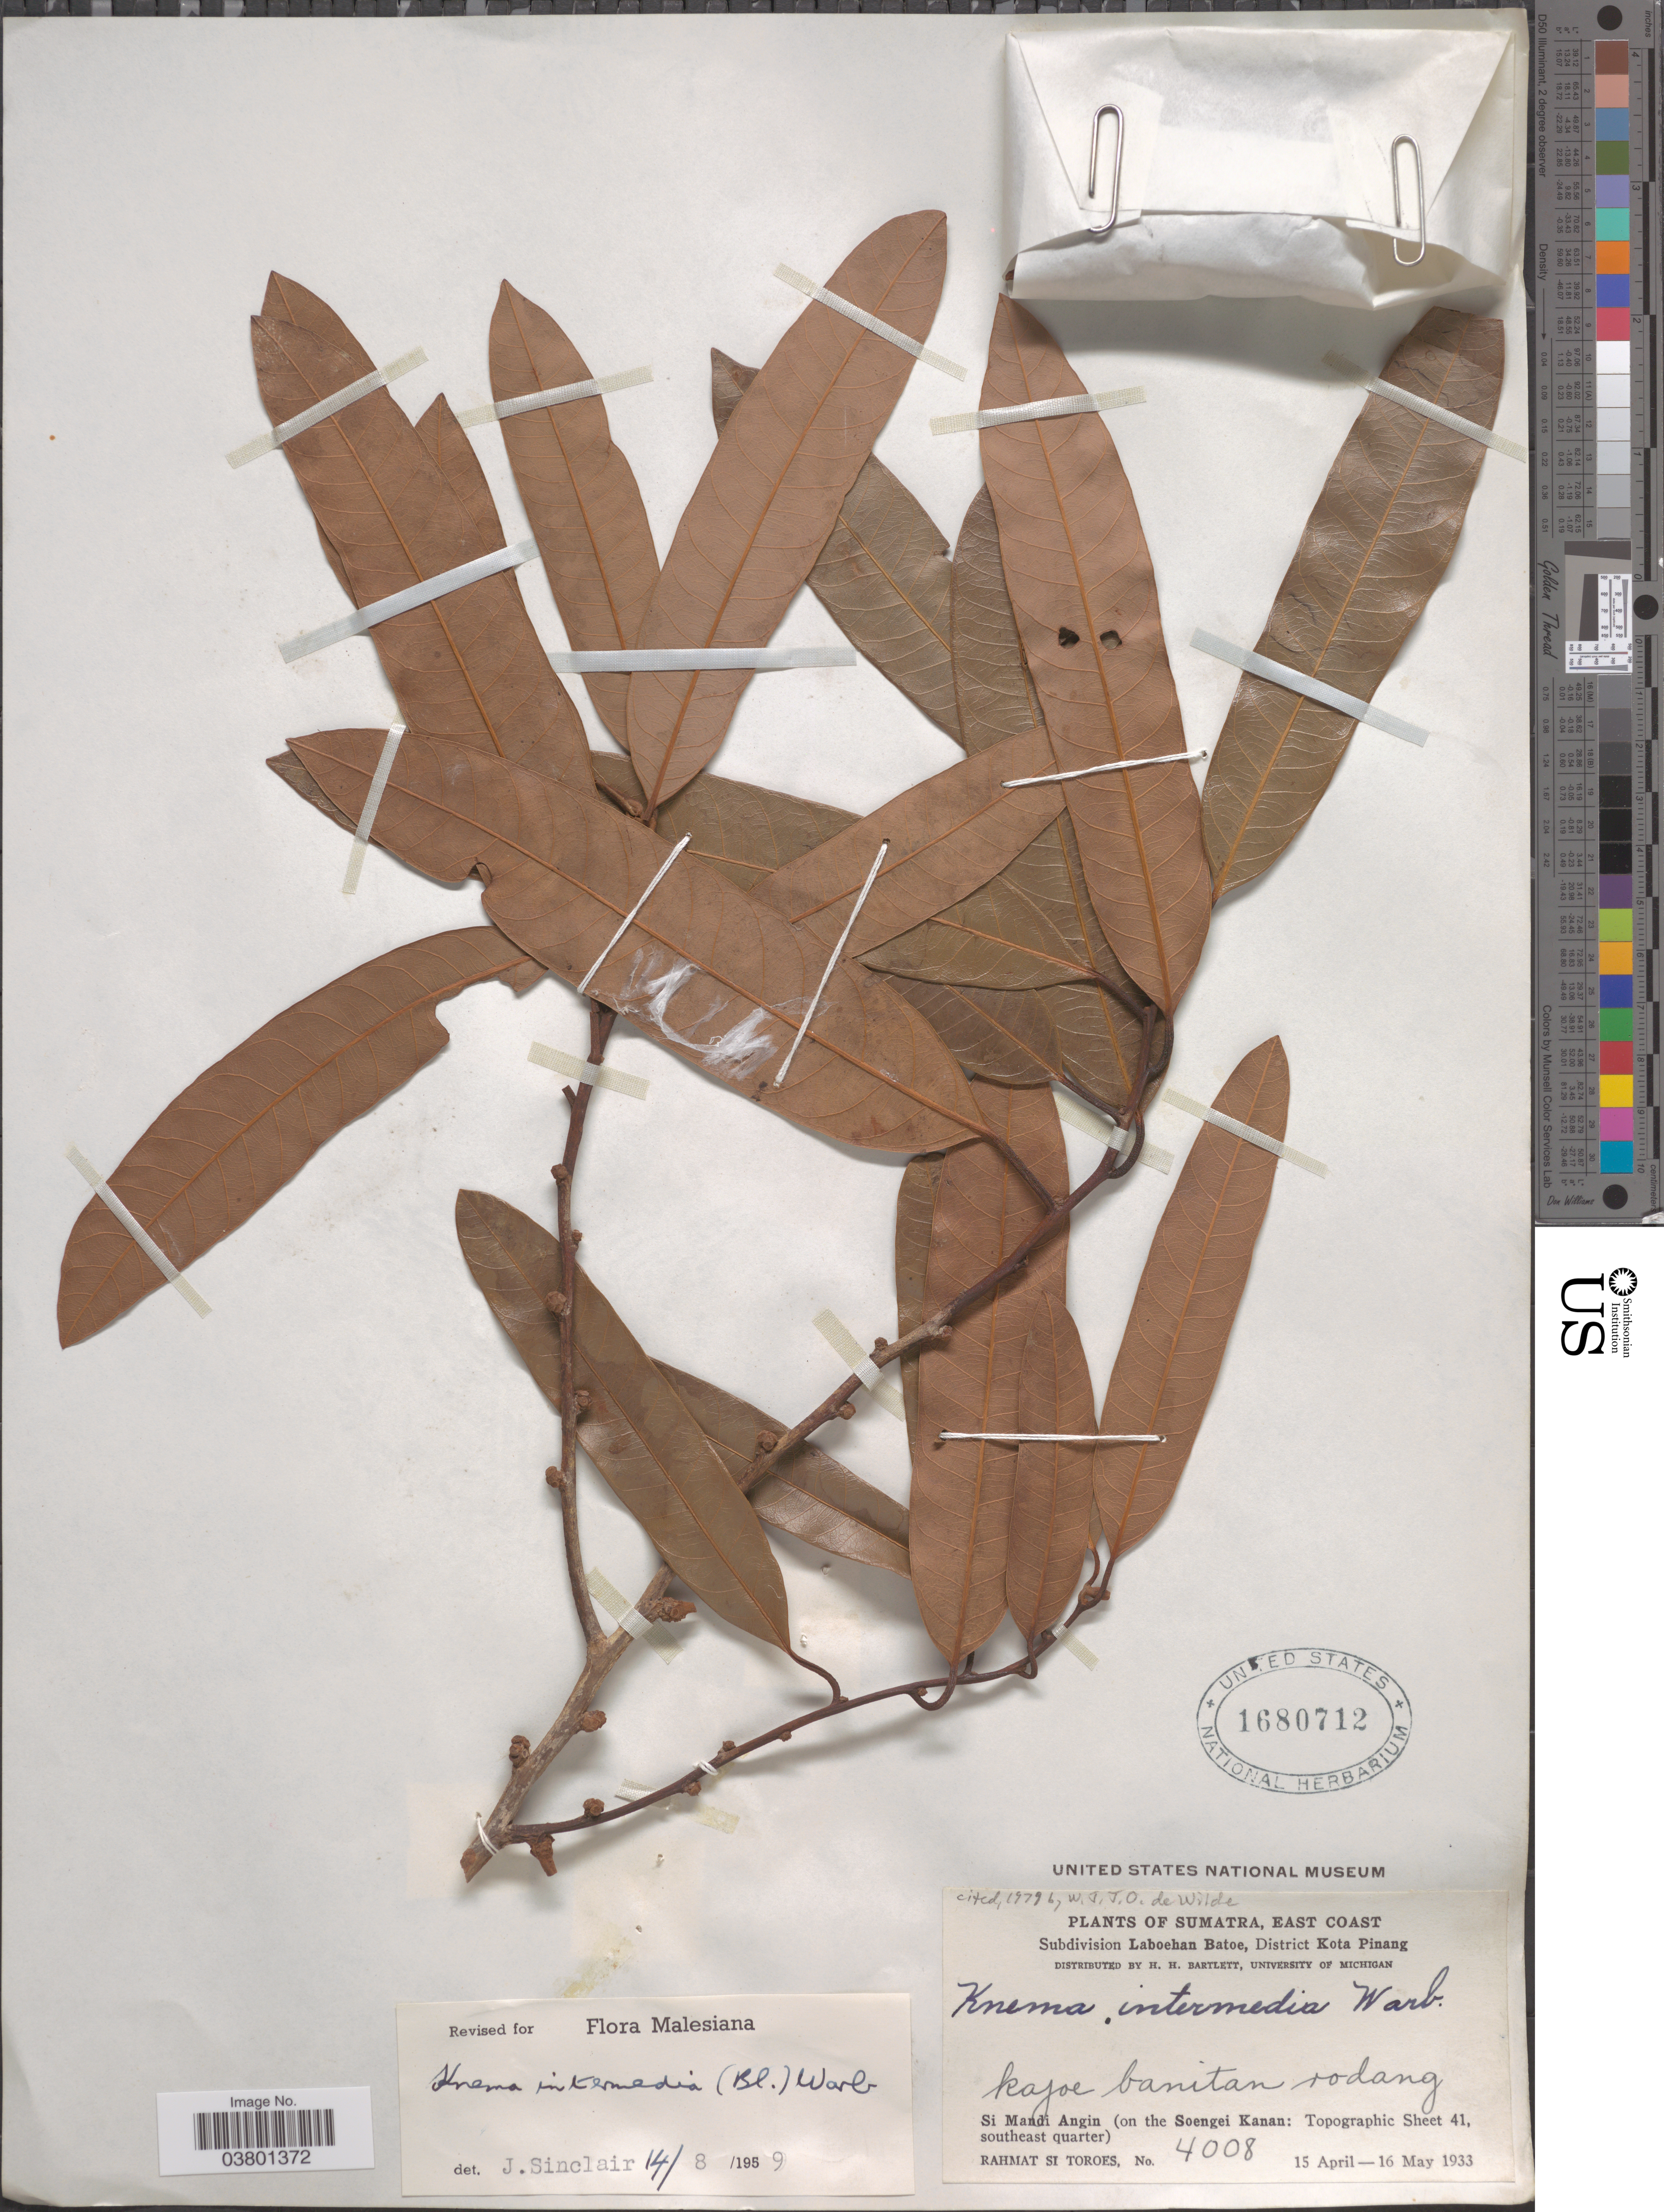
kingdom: Plantae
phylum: Tracheophyta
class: Magnoliopsida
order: Magnoliales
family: Myristicaceae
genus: Knema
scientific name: Knema intermedia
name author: (Blume) Warb.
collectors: Rahmat Si Boeea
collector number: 4008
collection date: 1933-04-15/1933-05-16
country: Indonesia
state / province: Sumatra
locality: East Coast. Subdivision Laboehan Batoe, District Kota Pinang. Si Mandi Angin ( on the Soengei Kanan: Topographic Sheet 41, southeast quarter).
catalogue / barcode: US 1680712